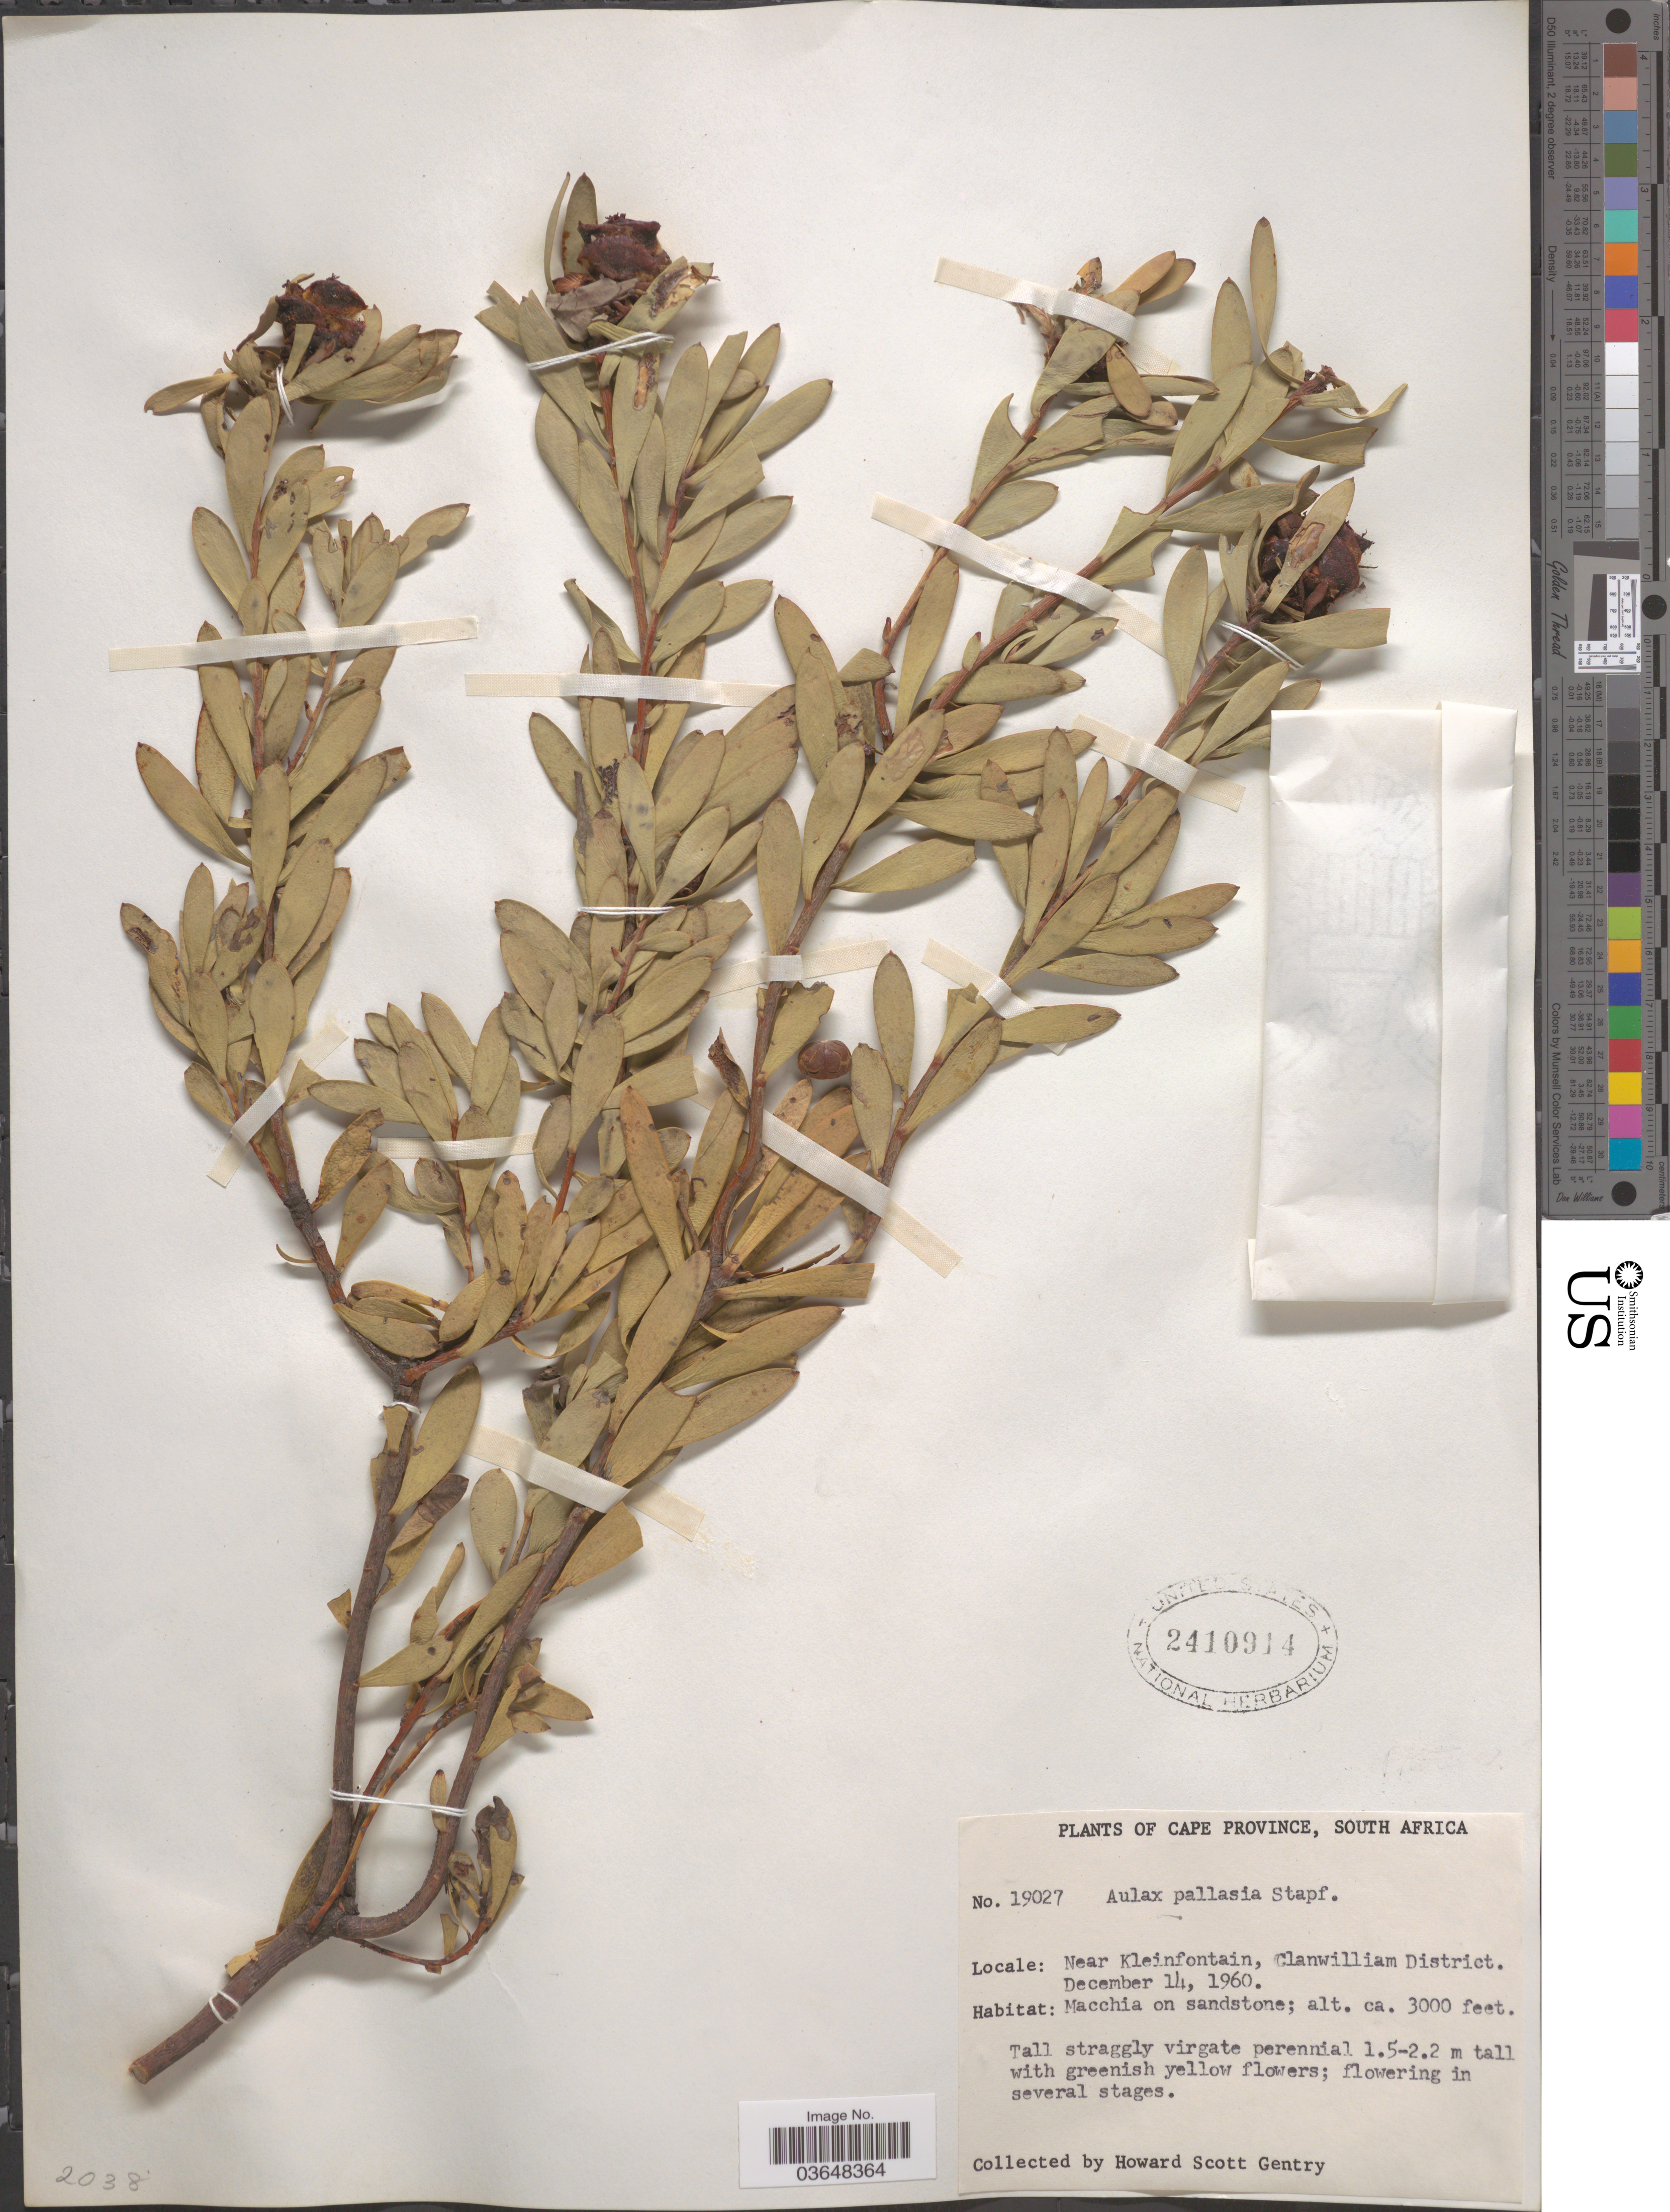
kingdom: Plantae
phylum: Tracheophyta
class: Magnoliopsida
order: Proteales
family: Proteaceae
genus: Aulax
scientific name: Aulax pallasia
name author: Stapf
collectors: H. S. Gentry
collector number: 19027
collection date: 1960-12-14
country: South Africa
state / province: Western Cape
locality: Near Kleinfontein, Clanwilliam District.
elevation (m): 914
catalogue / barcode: US 2410914